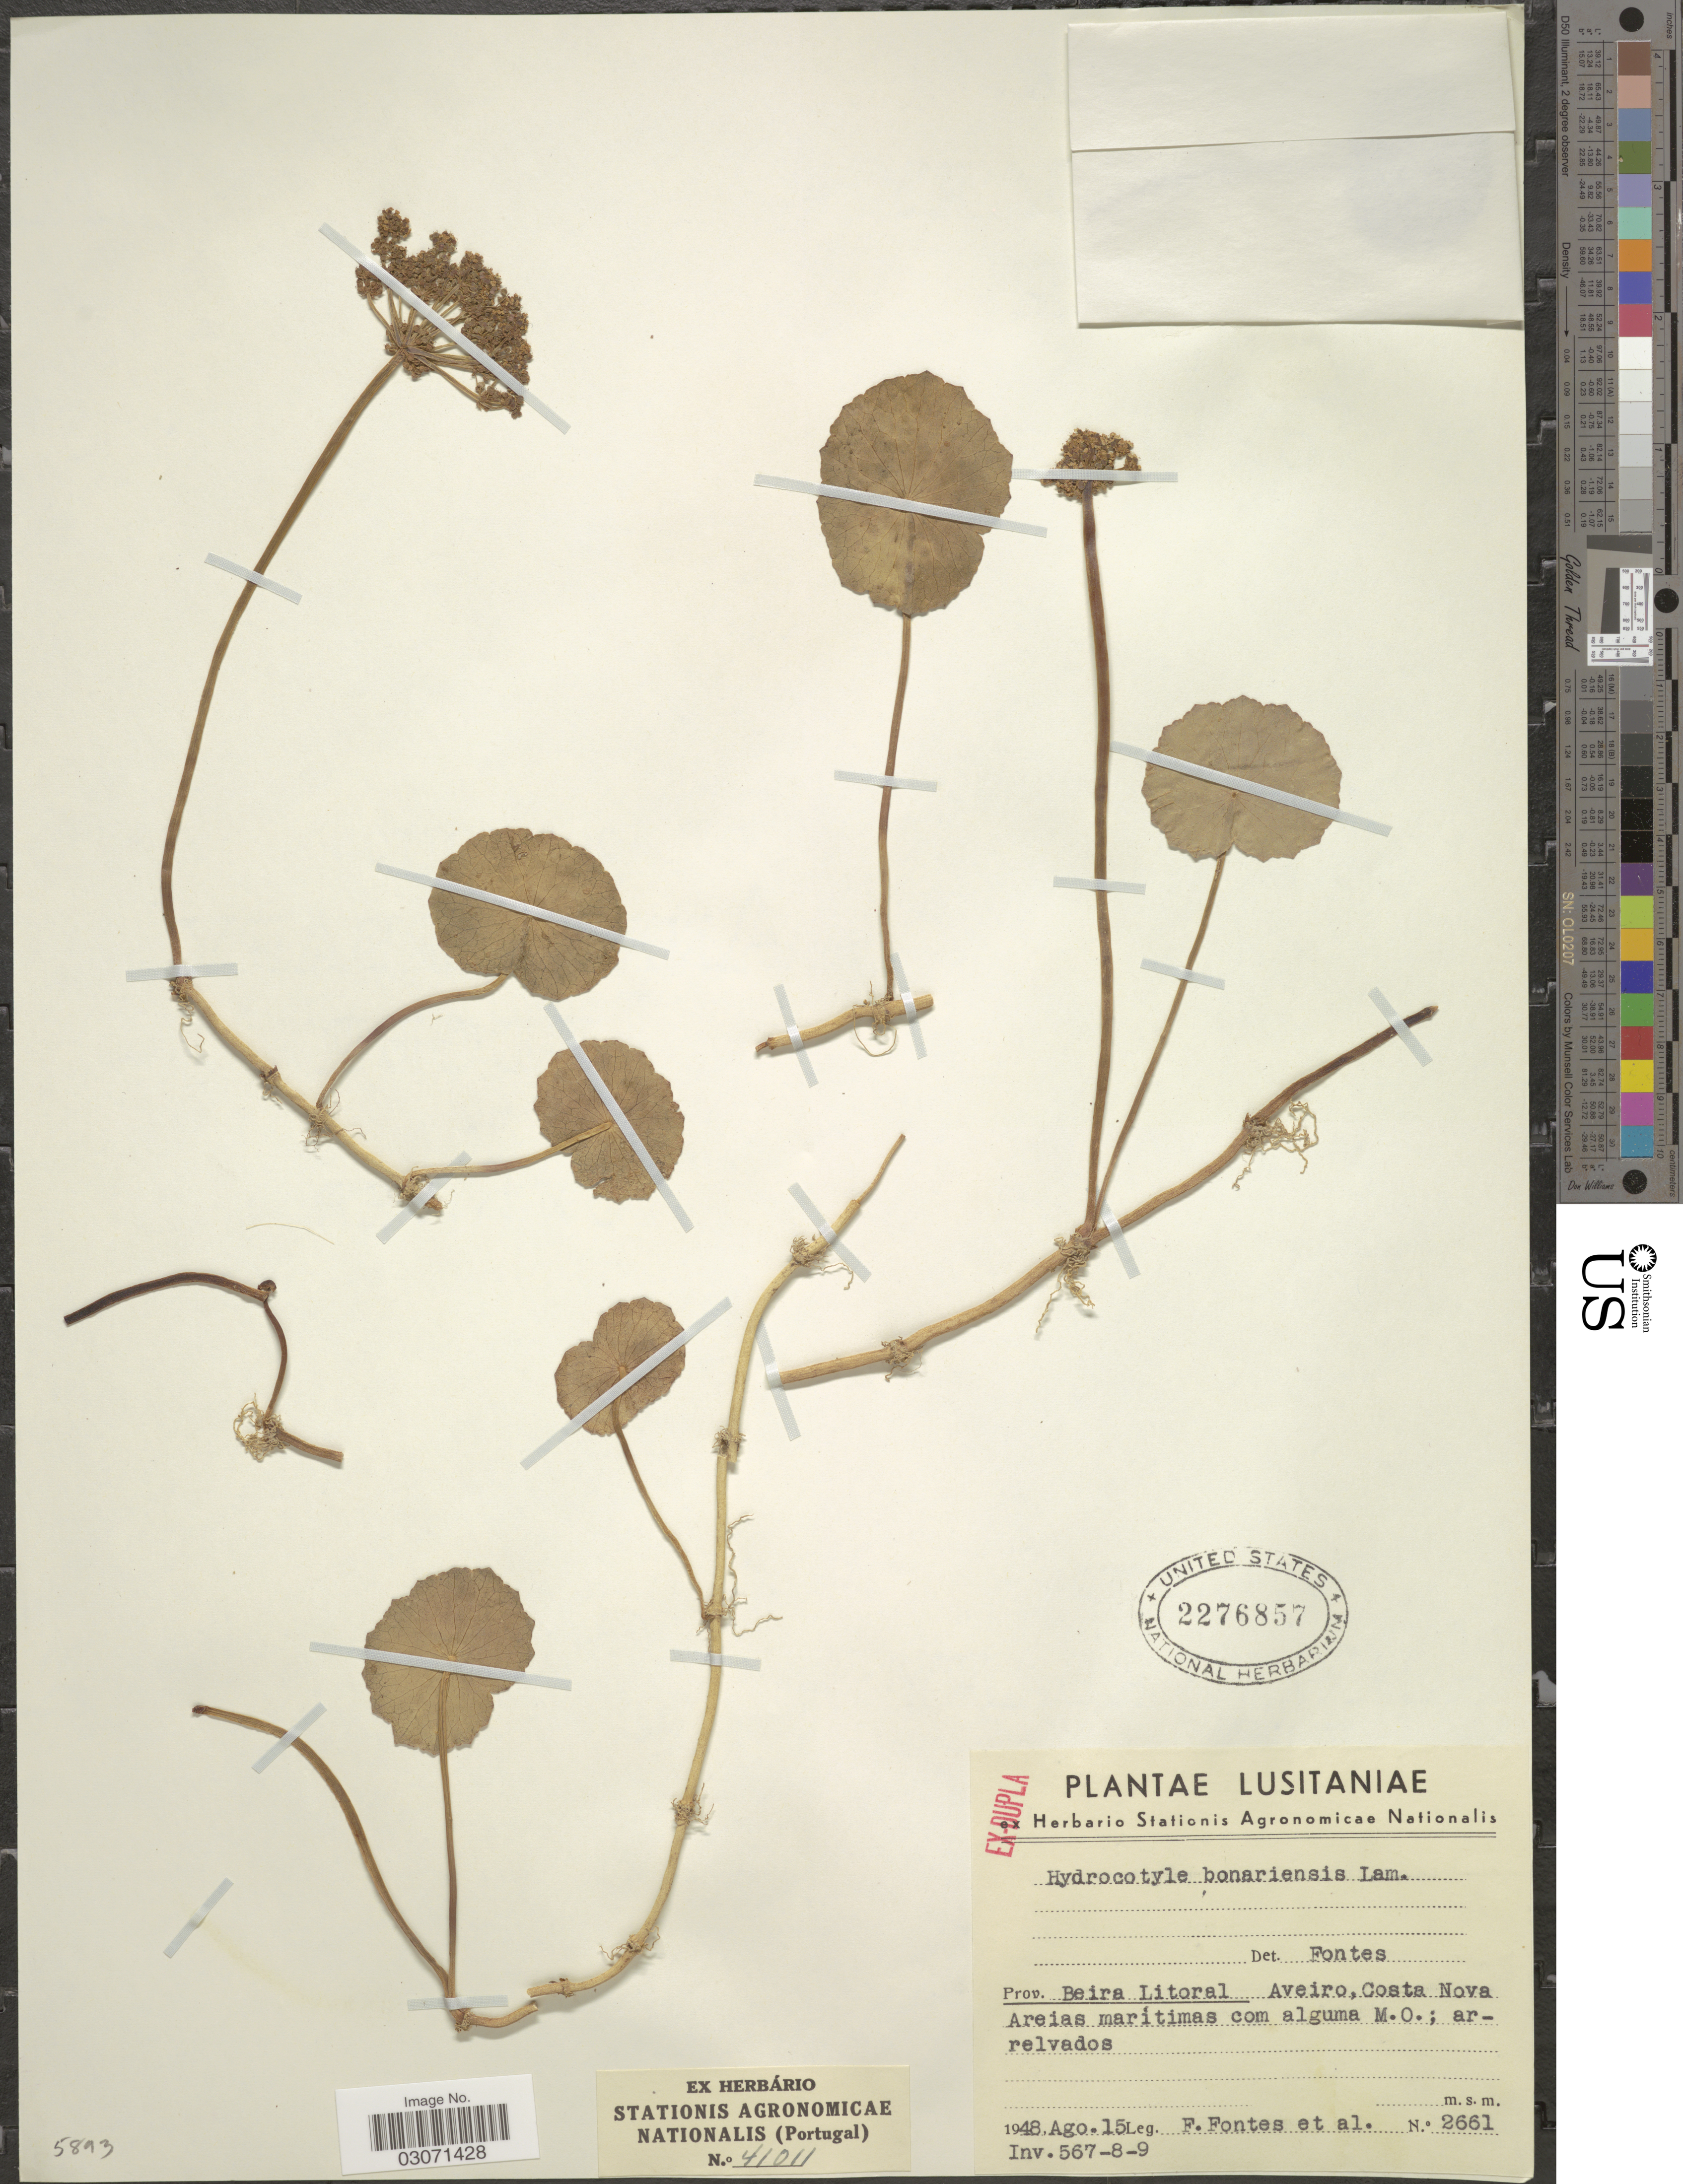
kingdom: Plantae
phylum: Tracheophyta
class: Magnoliopsida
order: Apiales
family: Araliaceae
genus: Hydrocotyle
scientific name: Hydrocotyle bonariensis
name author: Lam.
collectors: Fontes, F. & et al.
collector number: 2661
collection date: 1948-08-15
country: Portugal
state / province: Aveiro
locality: Lusitaniae. Prov. Beira Litoral. Costa Nova.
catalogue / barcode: US 2276857